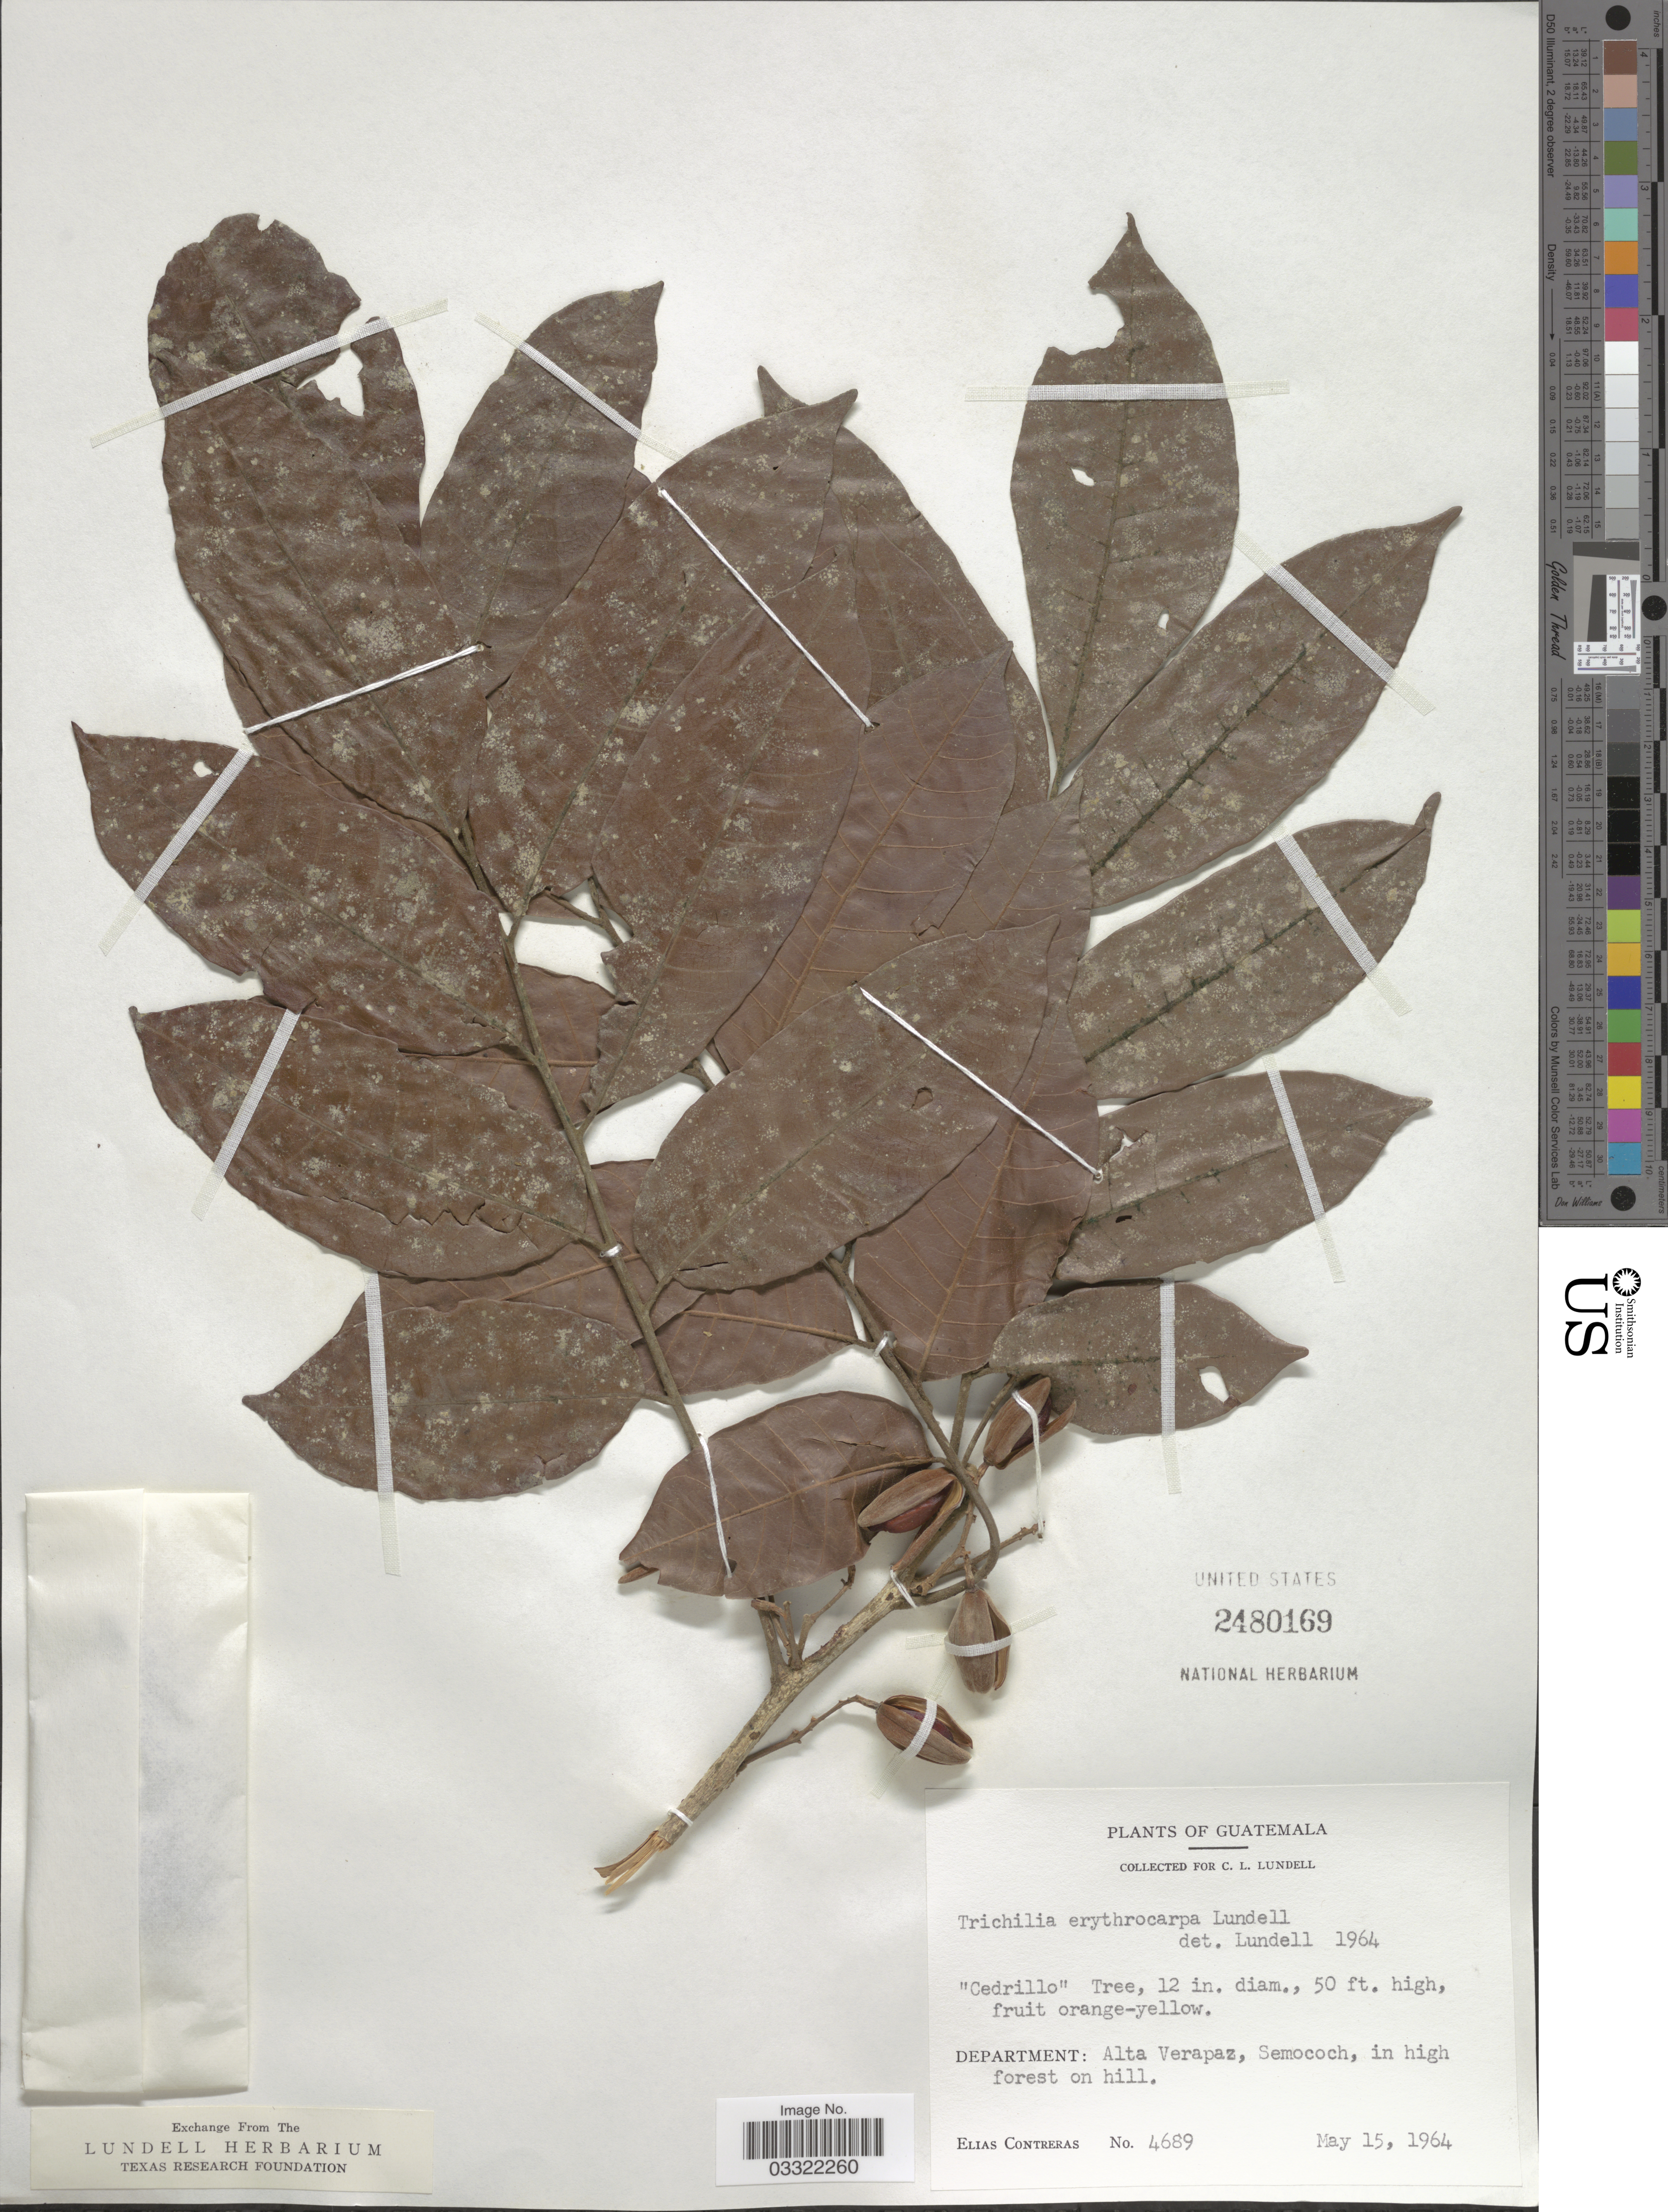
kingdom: Plantae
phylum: Tracheophyta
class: Magnoliopsida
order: Sapindales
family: Meliaceae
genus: Trichilia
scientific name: Trichilia erythrocarpa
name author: Lundell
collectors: E. Contreras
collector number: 4689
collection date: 1964-05-15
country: Guatemala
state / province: Alta Verapaz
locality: Department: Alta Verapaz, Semococh, in high forest on hill.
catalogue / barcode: US 2480169